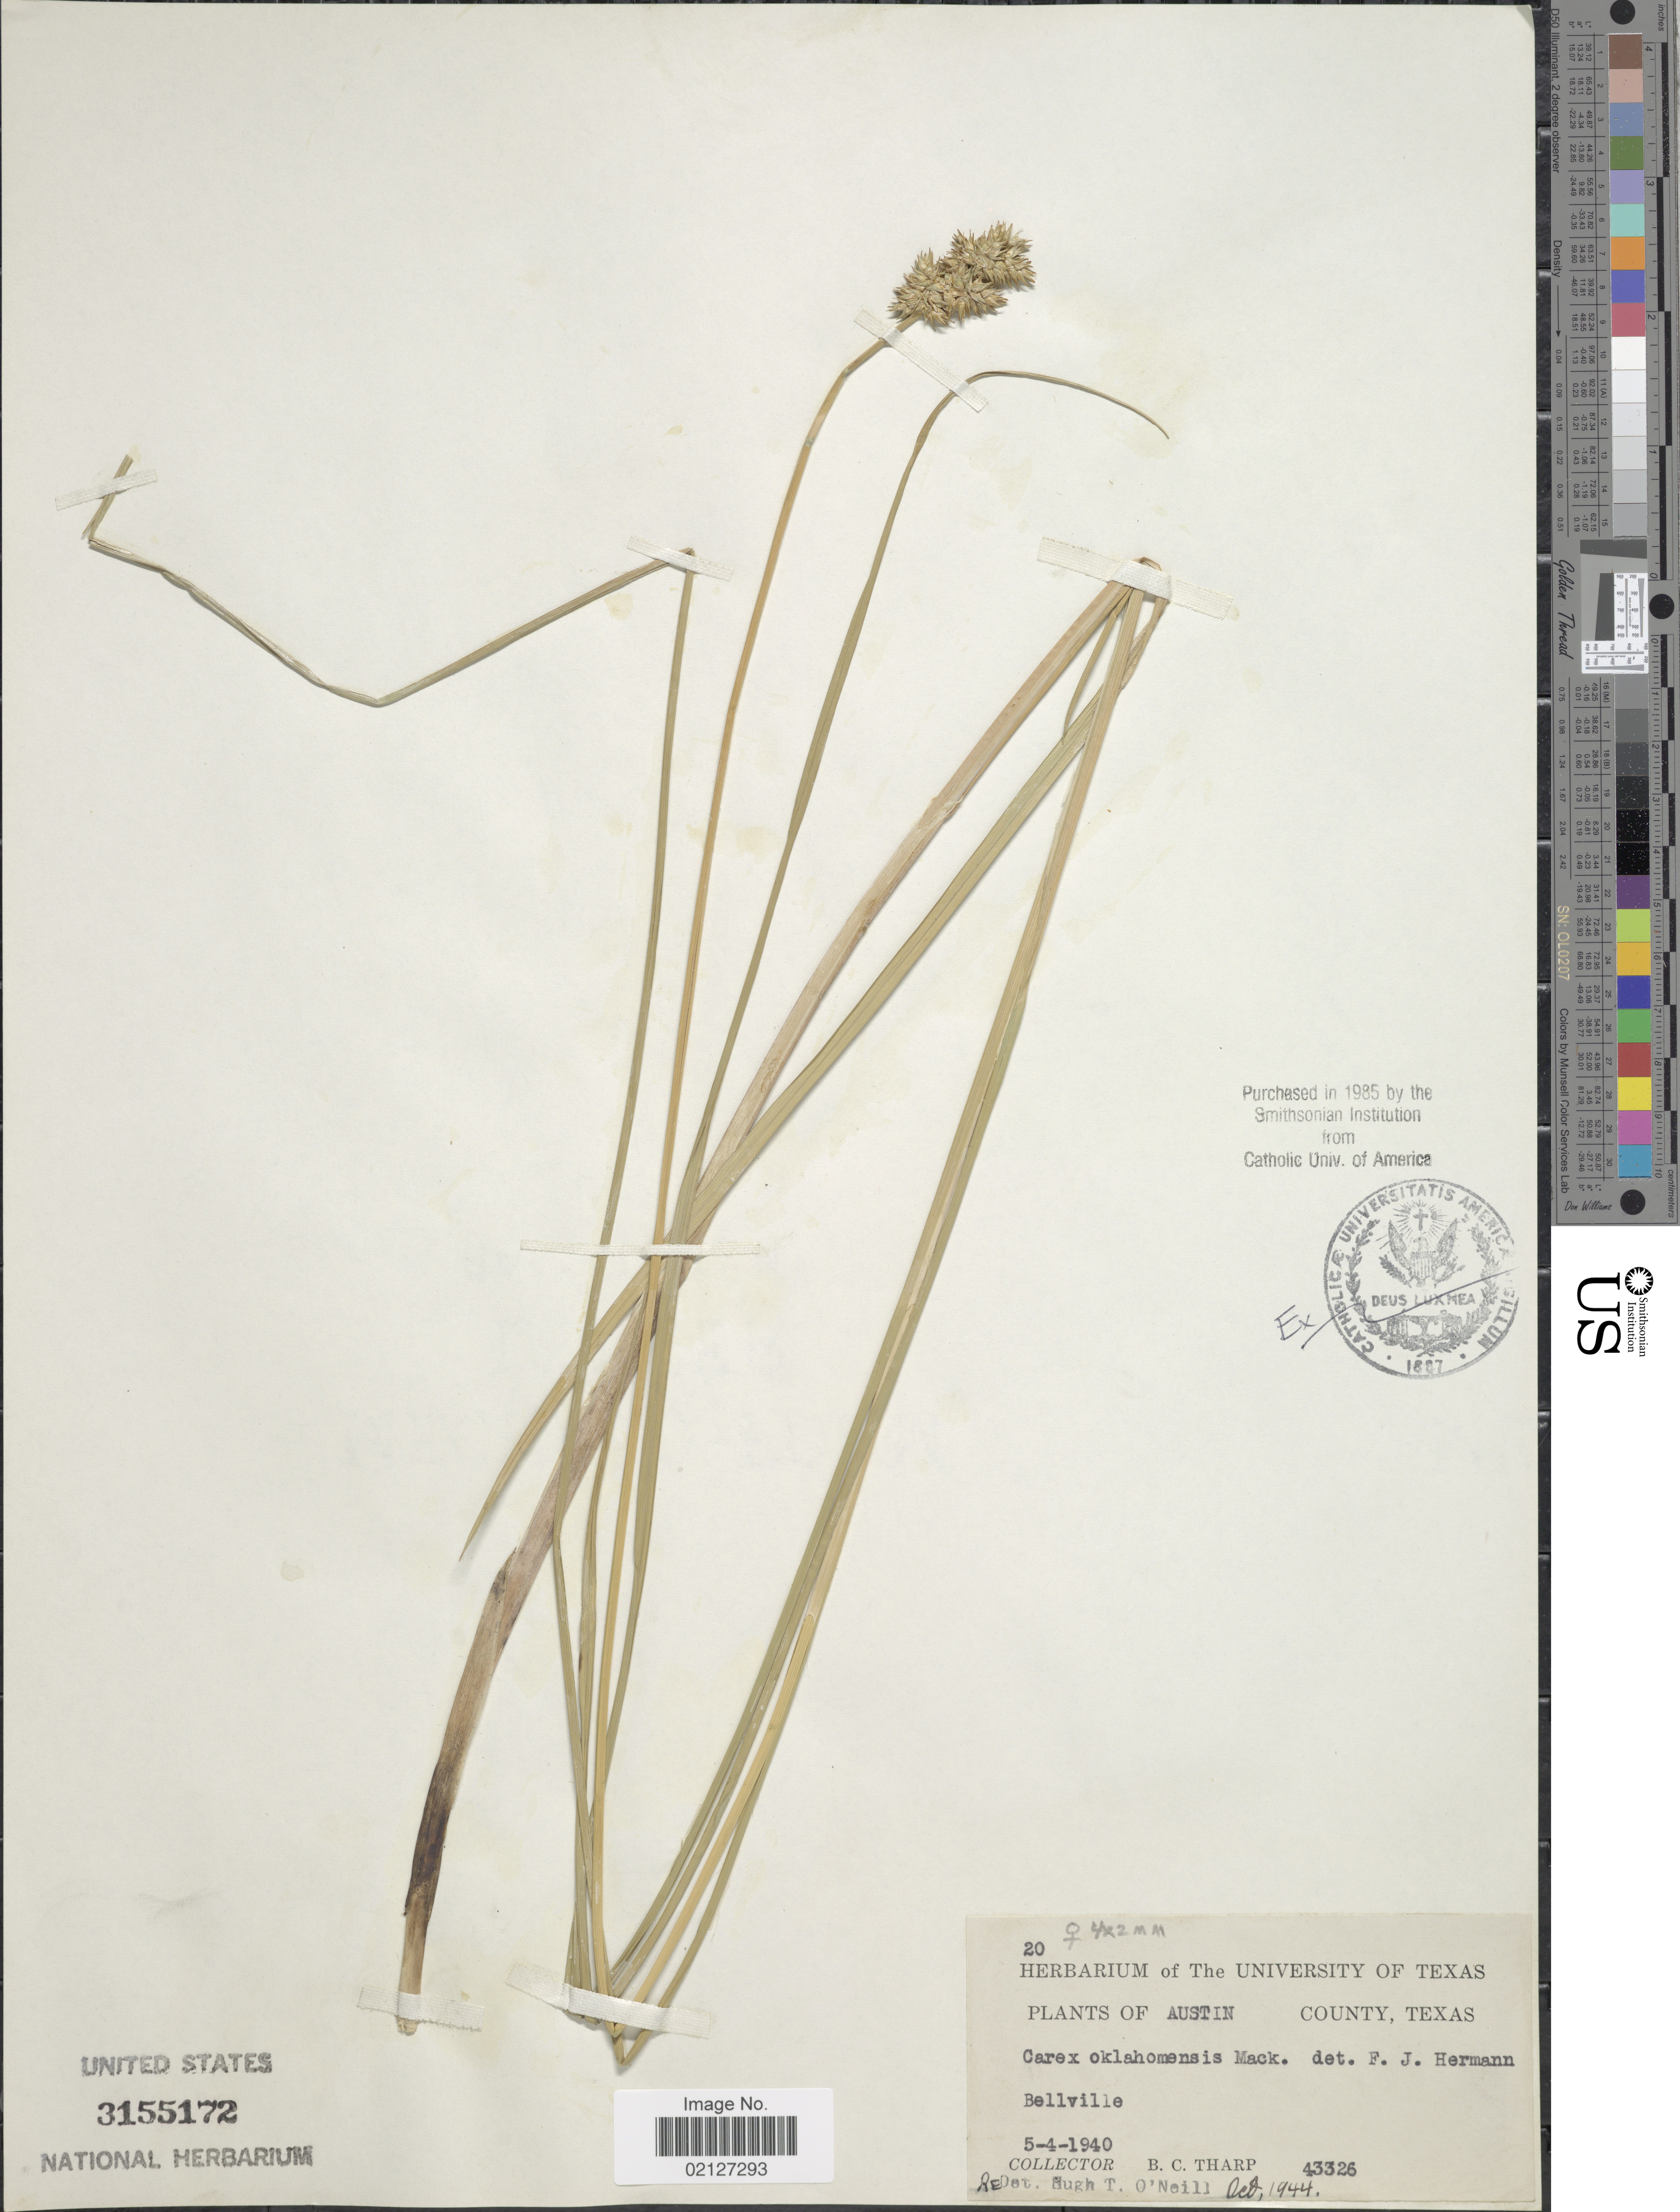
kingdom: Plantae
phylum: Tracheophyta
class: Liliopsida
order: Poales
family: Cyperaceae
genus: Carex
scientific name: Carex oklahomensis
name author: Mack.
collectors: B. C. Tharp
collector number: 43326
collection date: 1940-05-04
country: United States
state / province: Texas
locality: Austin County, Bellville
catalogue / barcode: US 3155172